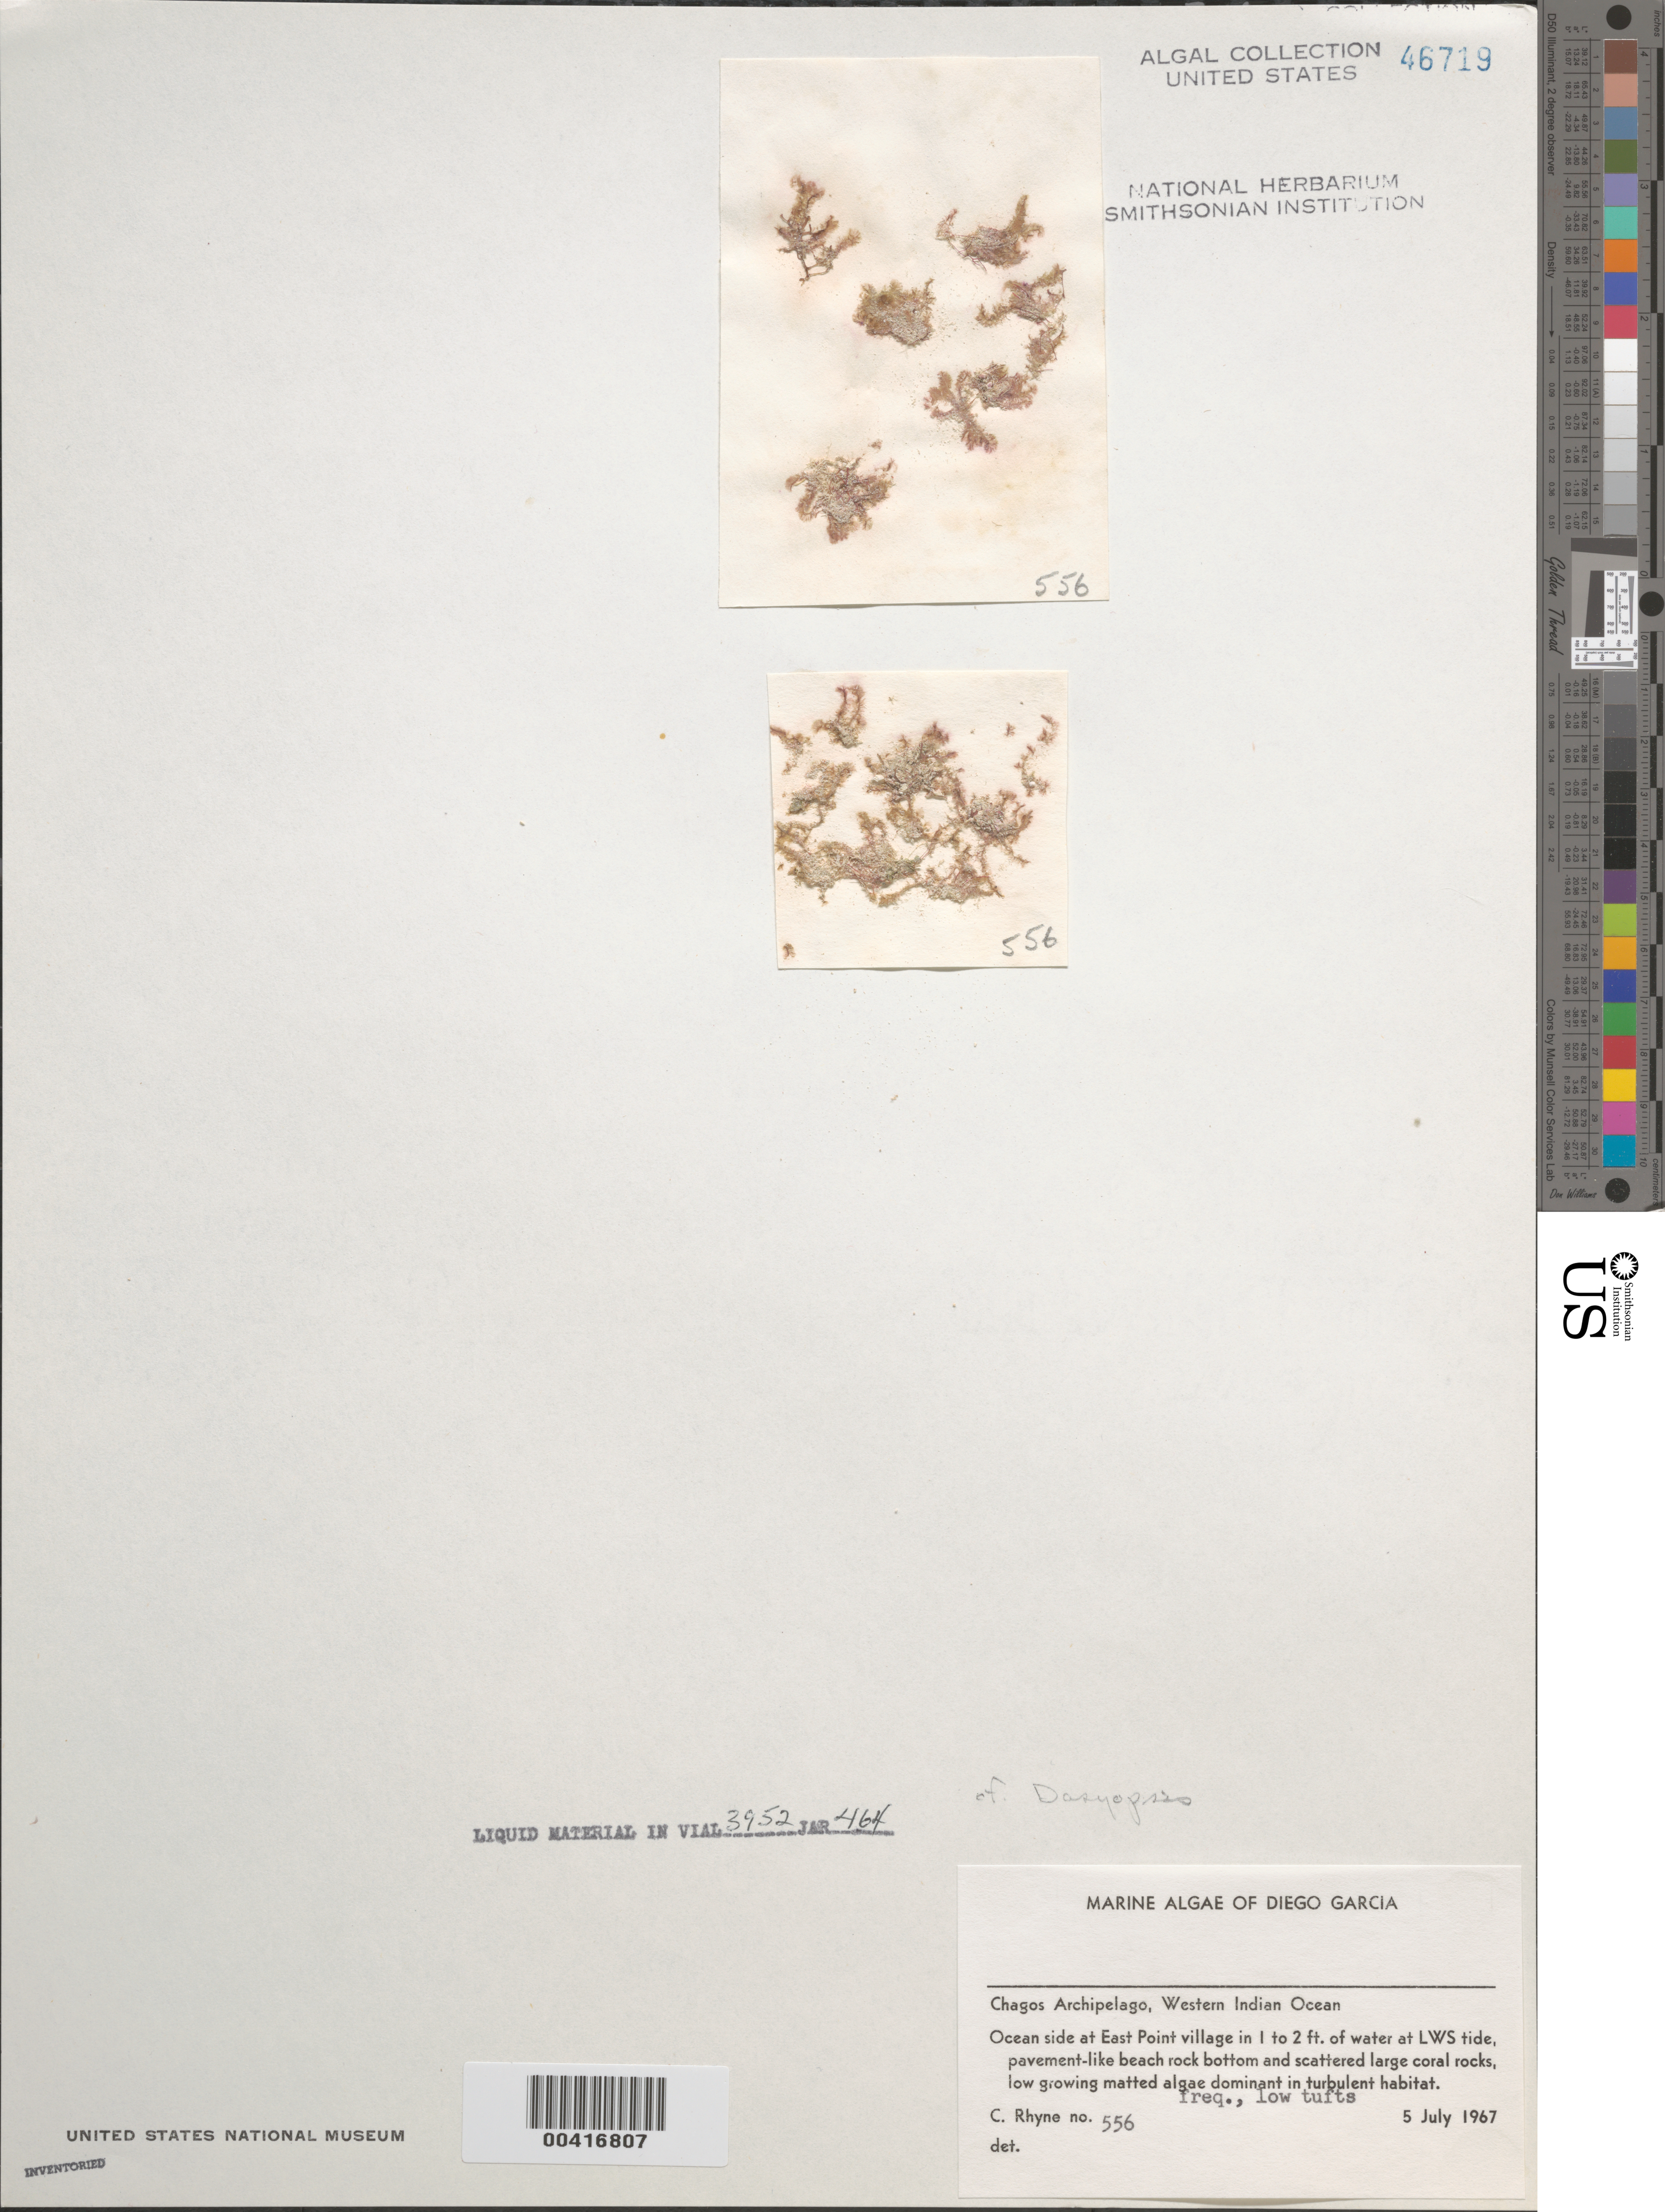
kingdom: Plantae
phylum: Rhodophyta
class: Florideophyceae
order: Ceramiales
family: Dasyaceae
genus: Dasyopsis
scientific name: Dasyopsis sp.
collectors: C. Rhyne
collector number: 556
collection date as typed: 05 Jul 1967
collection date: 1967-07-05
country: British Indian Ocean Territory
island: Diego Garcia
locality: East Point Village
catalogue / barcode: US 46719